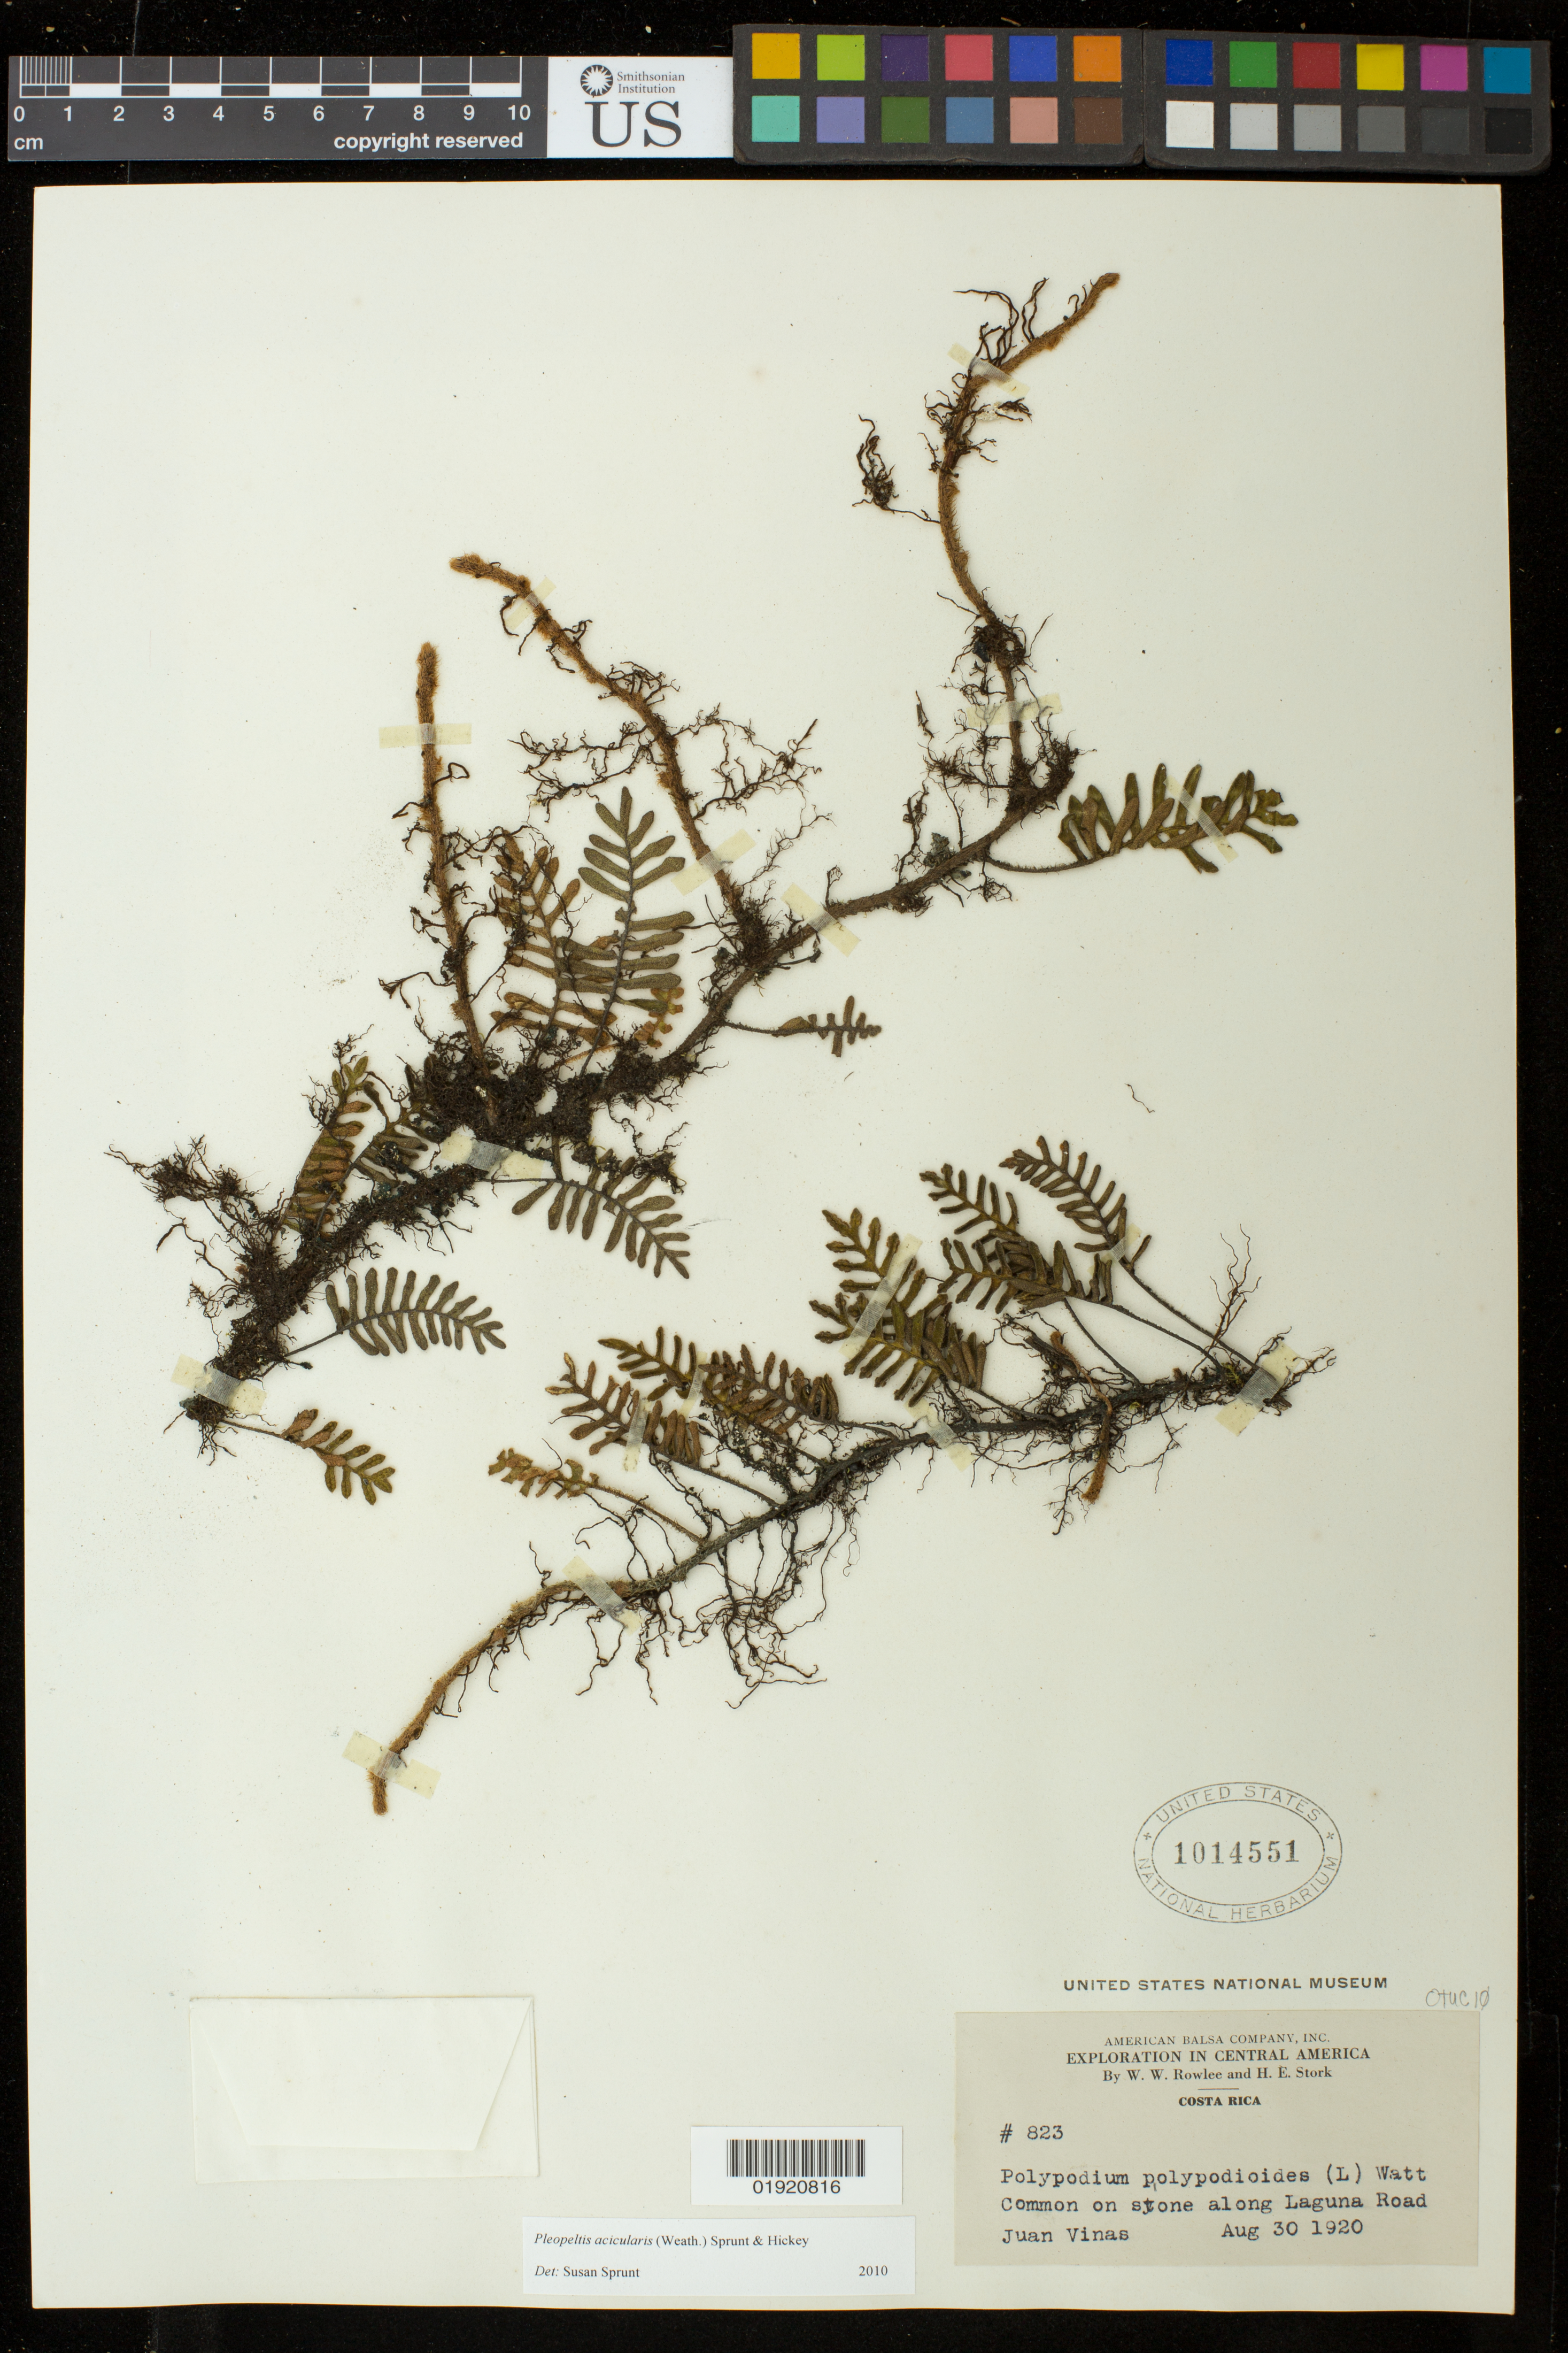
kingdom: Plantae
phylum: Tracheophyta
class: Polypodiopsida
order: Polypodiales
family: Polypodiaceae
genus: Pleopeltis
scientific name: Pleopeltis acicularis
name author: (Weath.) A.R. Sm. & Krömer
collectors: J. Vinas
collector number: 823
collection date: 1920-08-30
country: Costa Rica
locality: Central America. Costa Rica.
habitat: Common on stone along Laguna Road.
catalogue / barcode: US 1012551